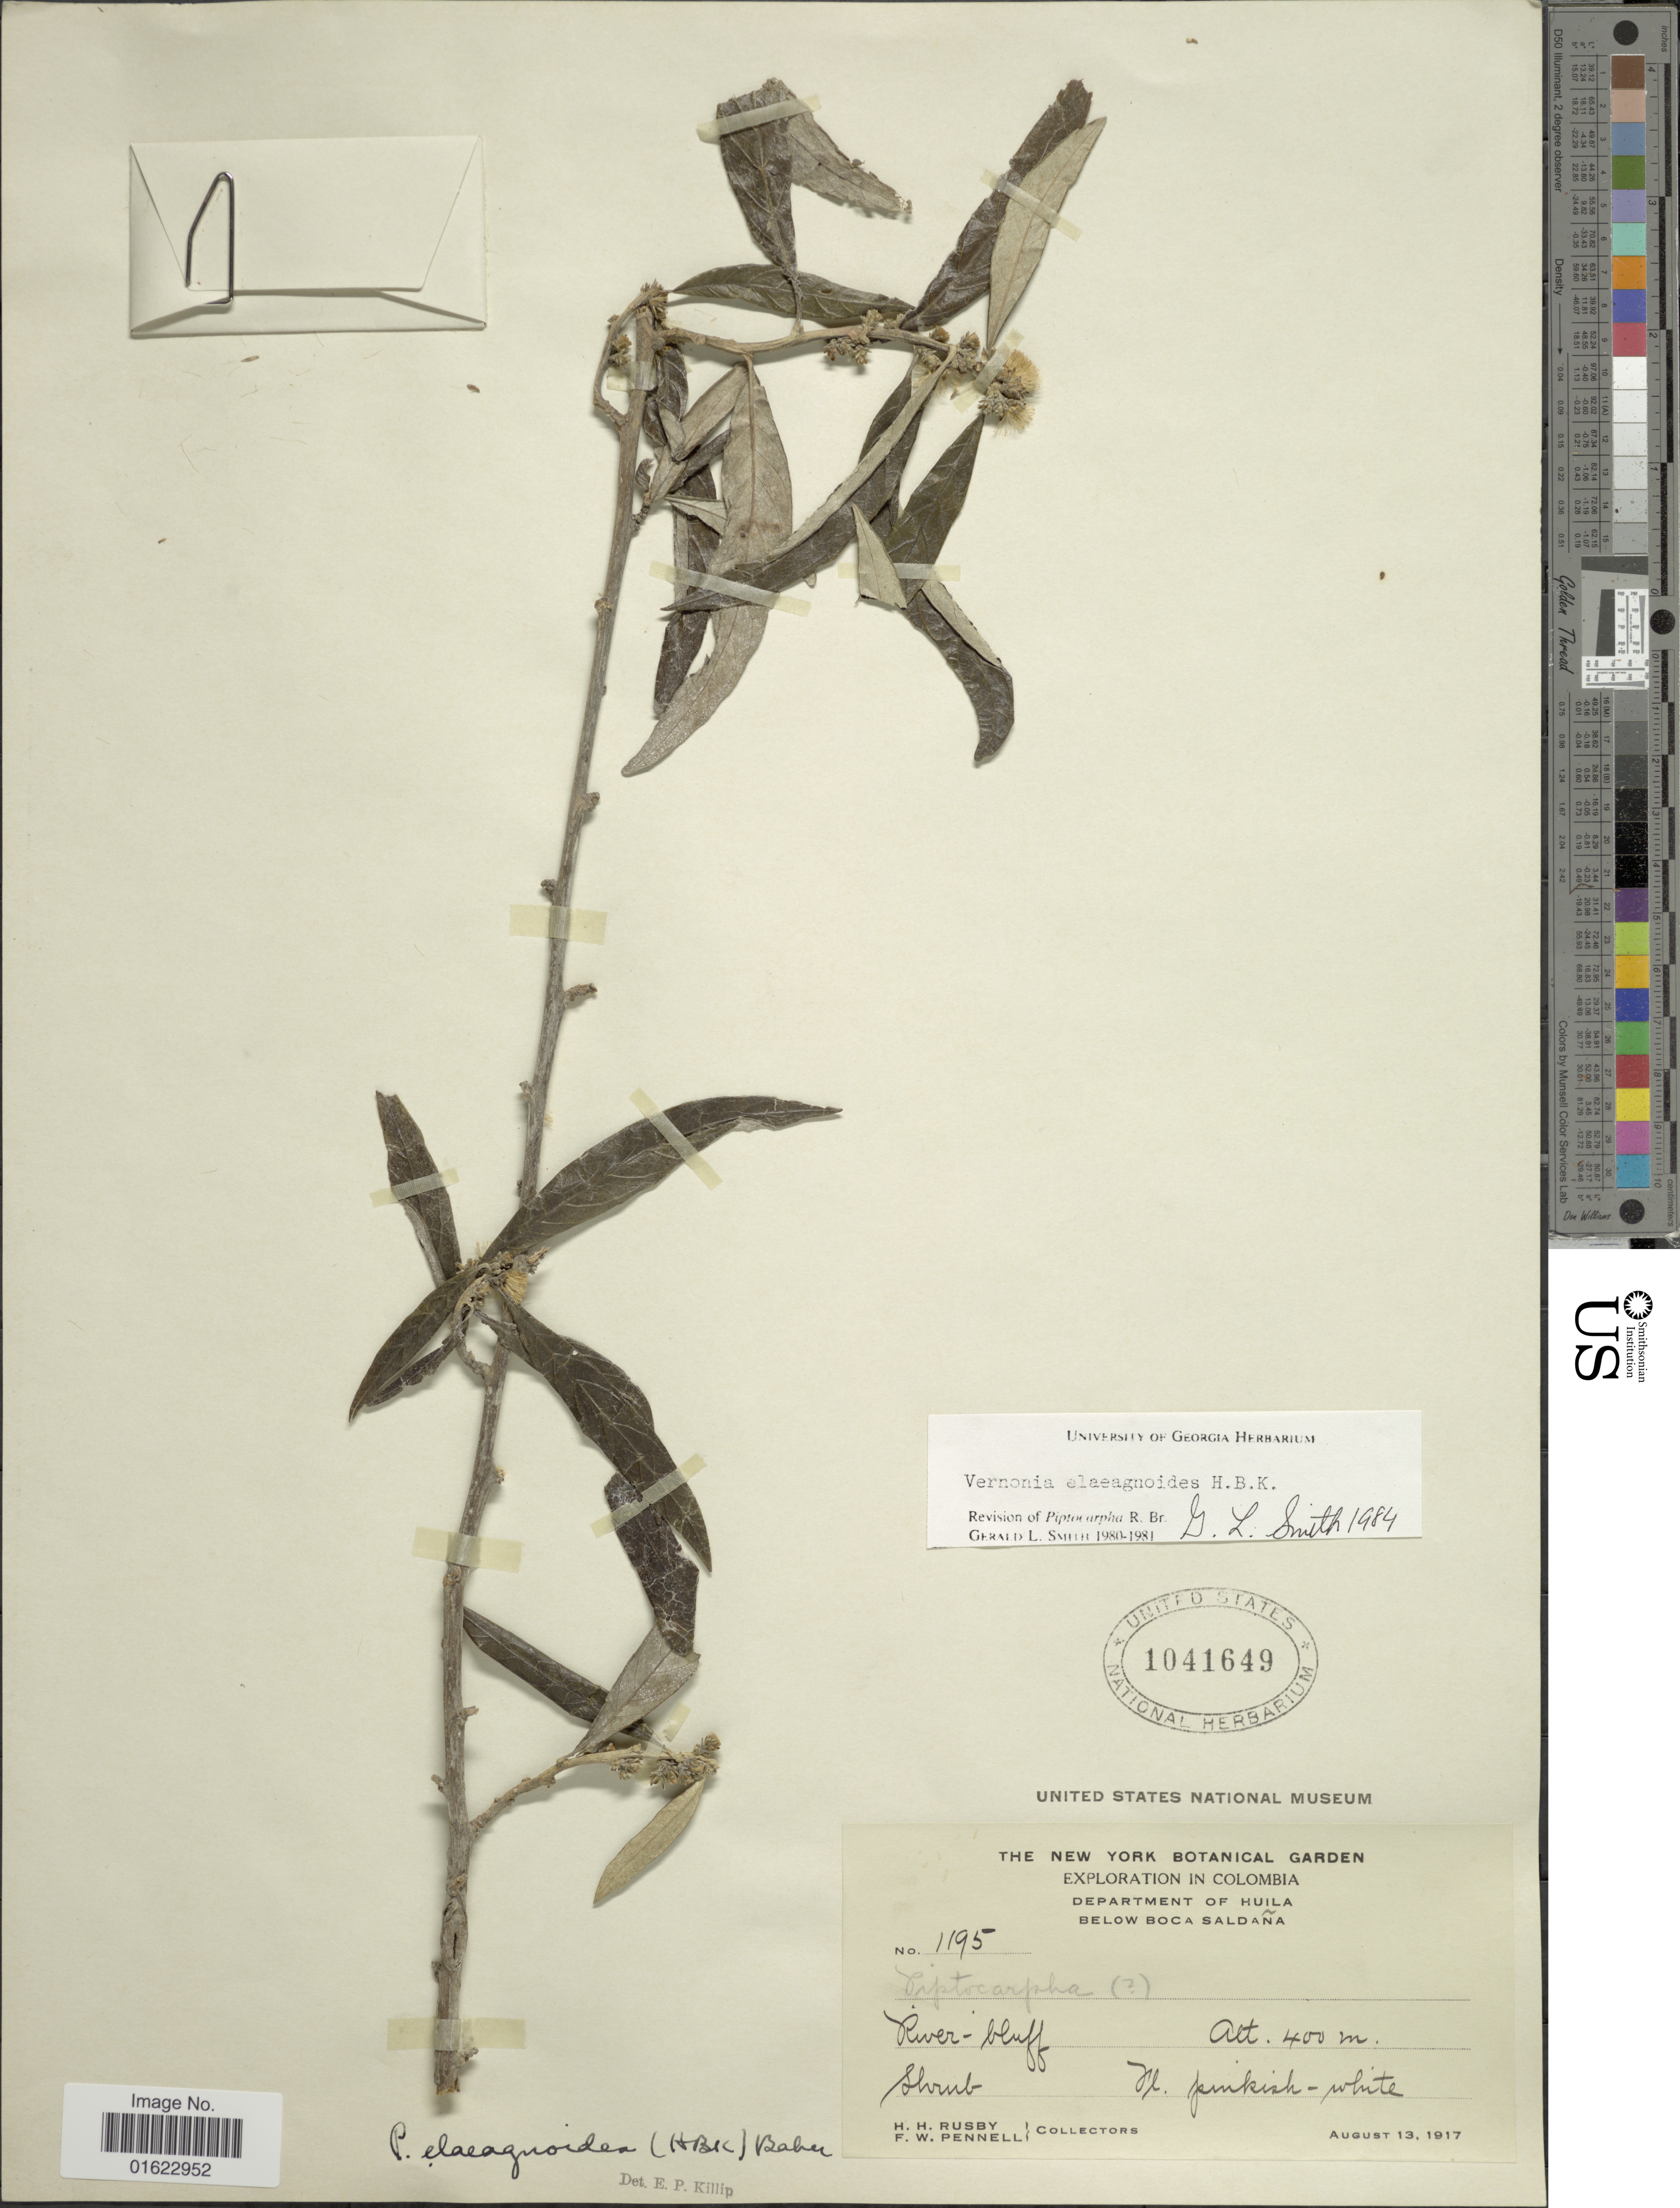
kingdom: Plantae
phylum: Tracheophyta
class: Magnoliopsida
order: Asterales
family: Asteraceae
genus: Pseudopiptocarpha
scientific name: Pseudopiptocarpha eleagnoides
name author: (Kunth) H. Rob.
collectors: H. H. Rusby & F. W. Pennell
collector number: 1195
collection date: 1917-08-13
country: Colombia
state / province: Huila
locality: Department of Huila. Below Boca Saldana.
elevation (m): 400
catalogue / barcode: US 1041649